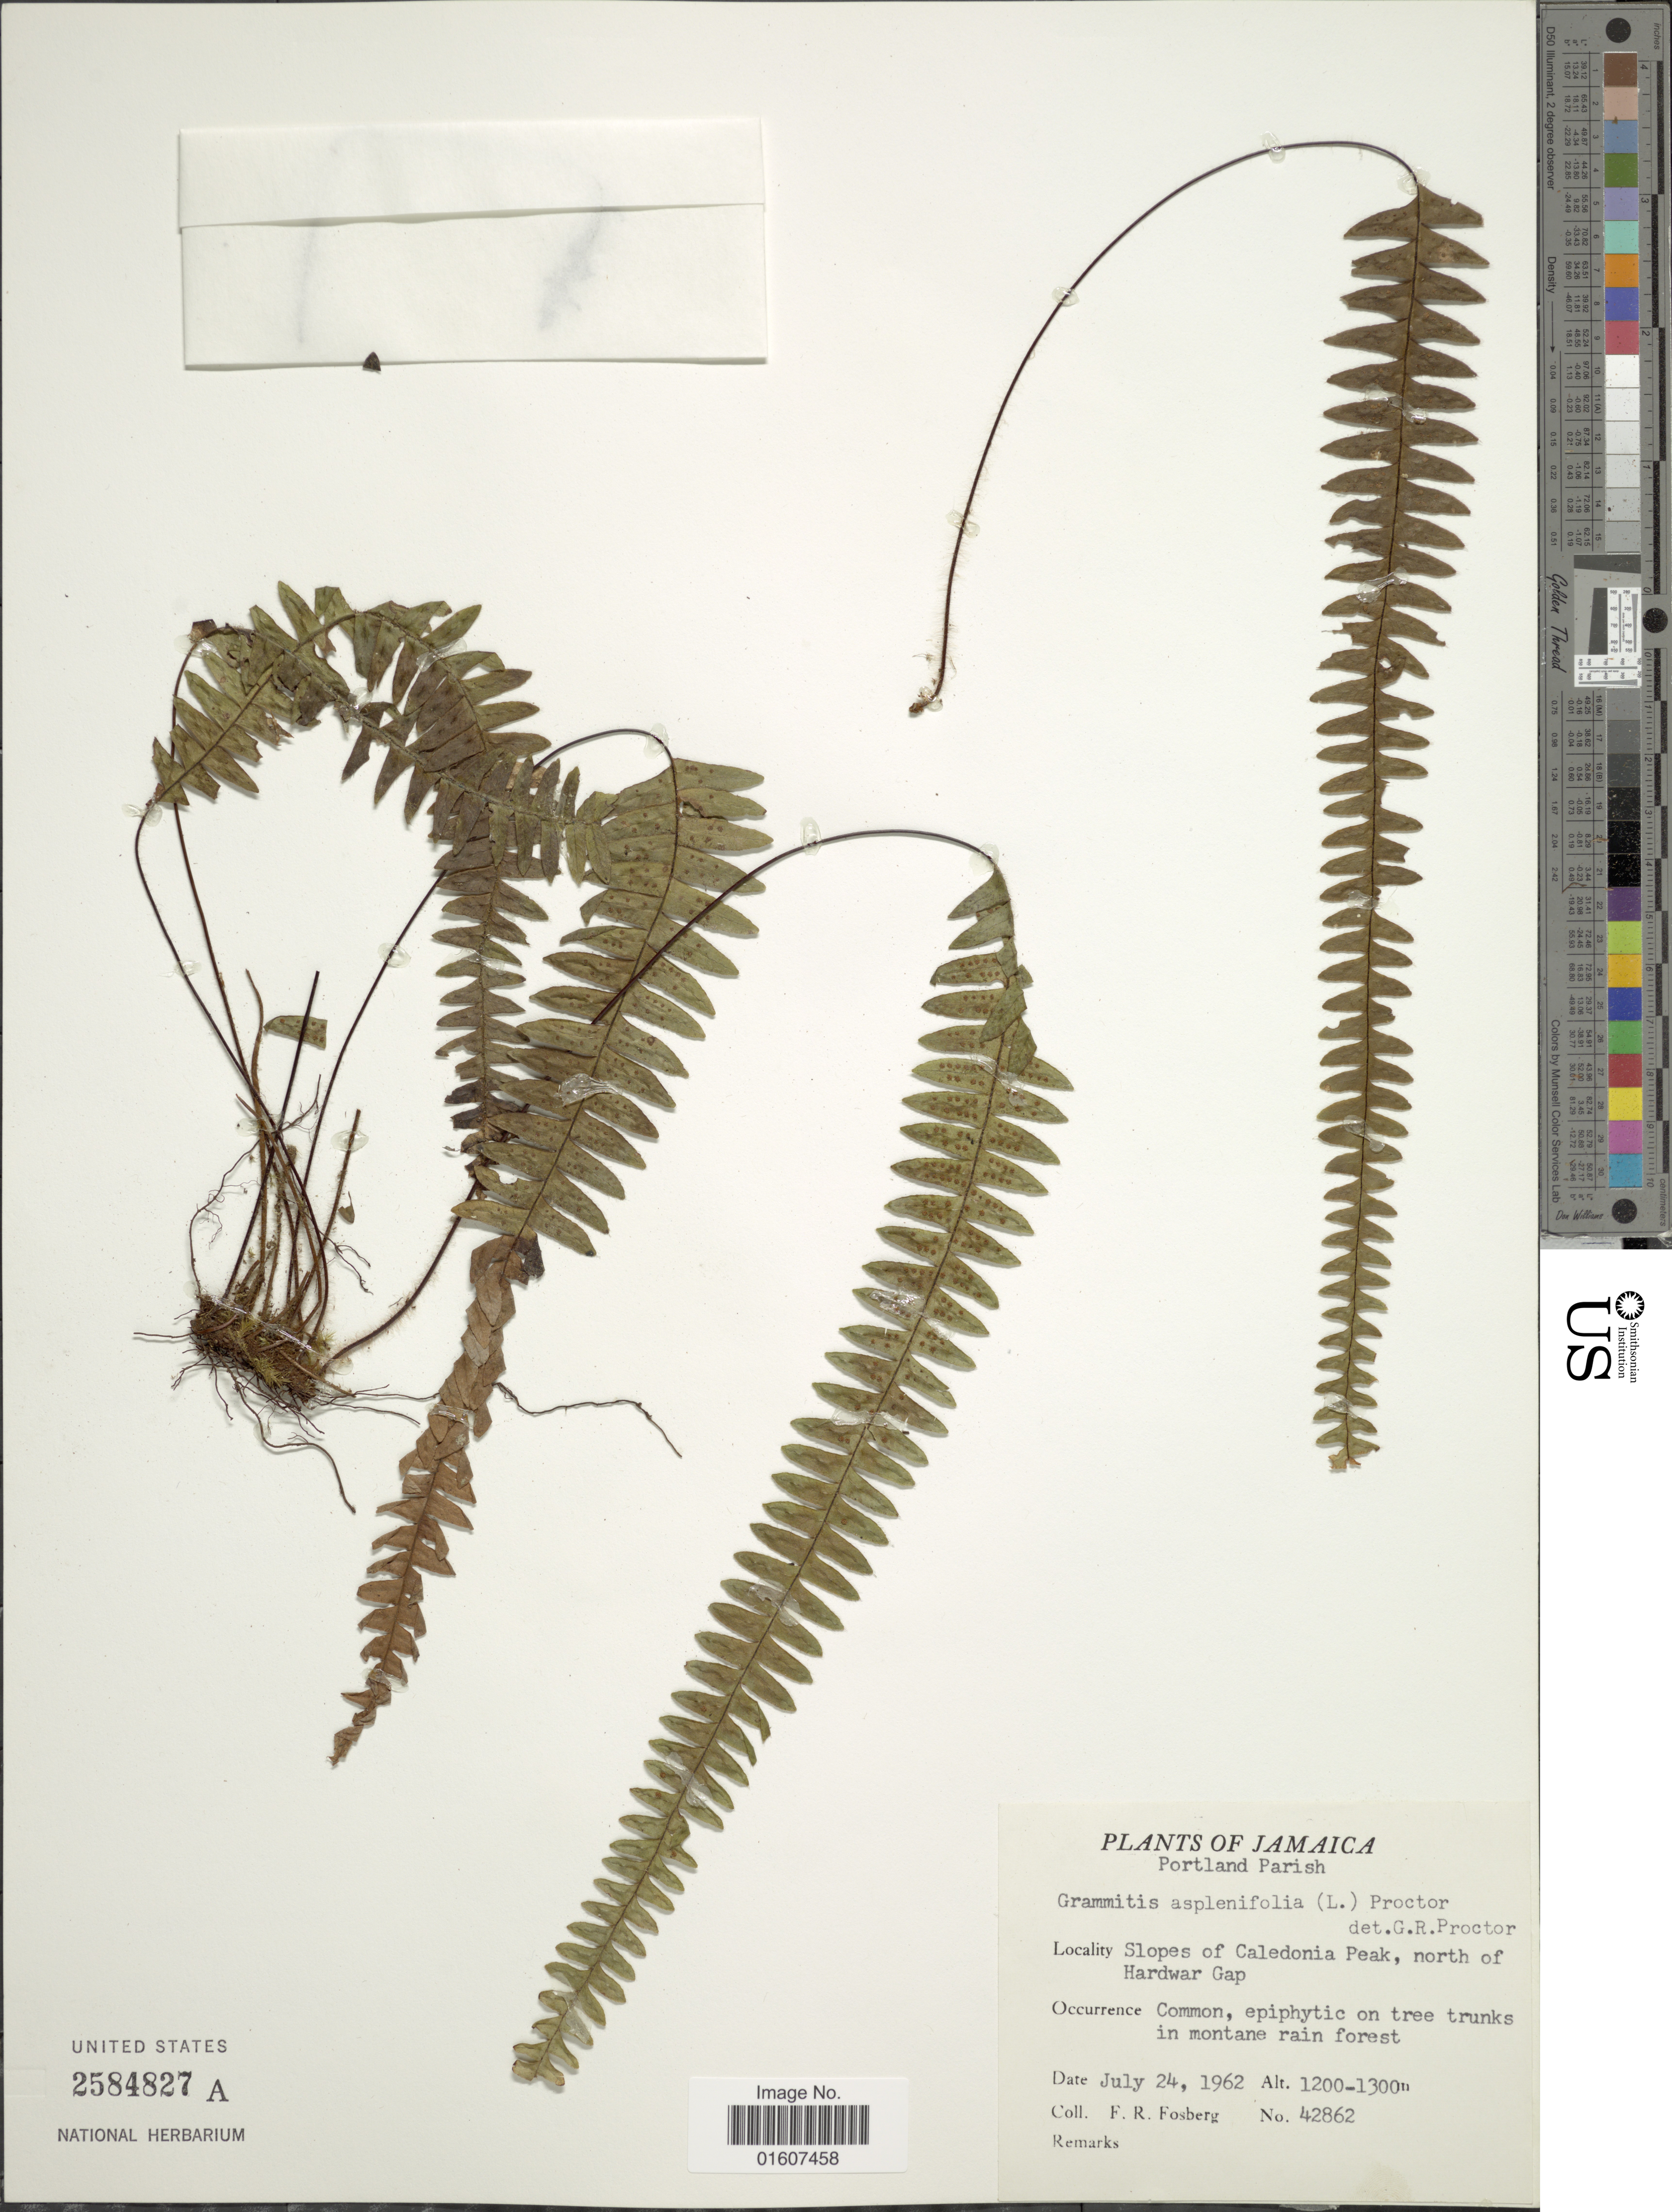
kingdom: Plantae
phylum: Tracheophyta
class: Polypodiopsida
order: Polypodiales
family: Polypodiaceae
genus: Terpsichore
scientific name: Terpsichore asplenifolia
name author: (L.) A.R. Sm.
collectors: F. R. Fosberg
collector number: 42862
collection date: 1962-07-24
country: Jamaica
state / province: Portland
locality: Slopes of Caledonia Peak, north of Hardwar Gap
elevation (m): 1200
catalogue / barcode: US 2584827A